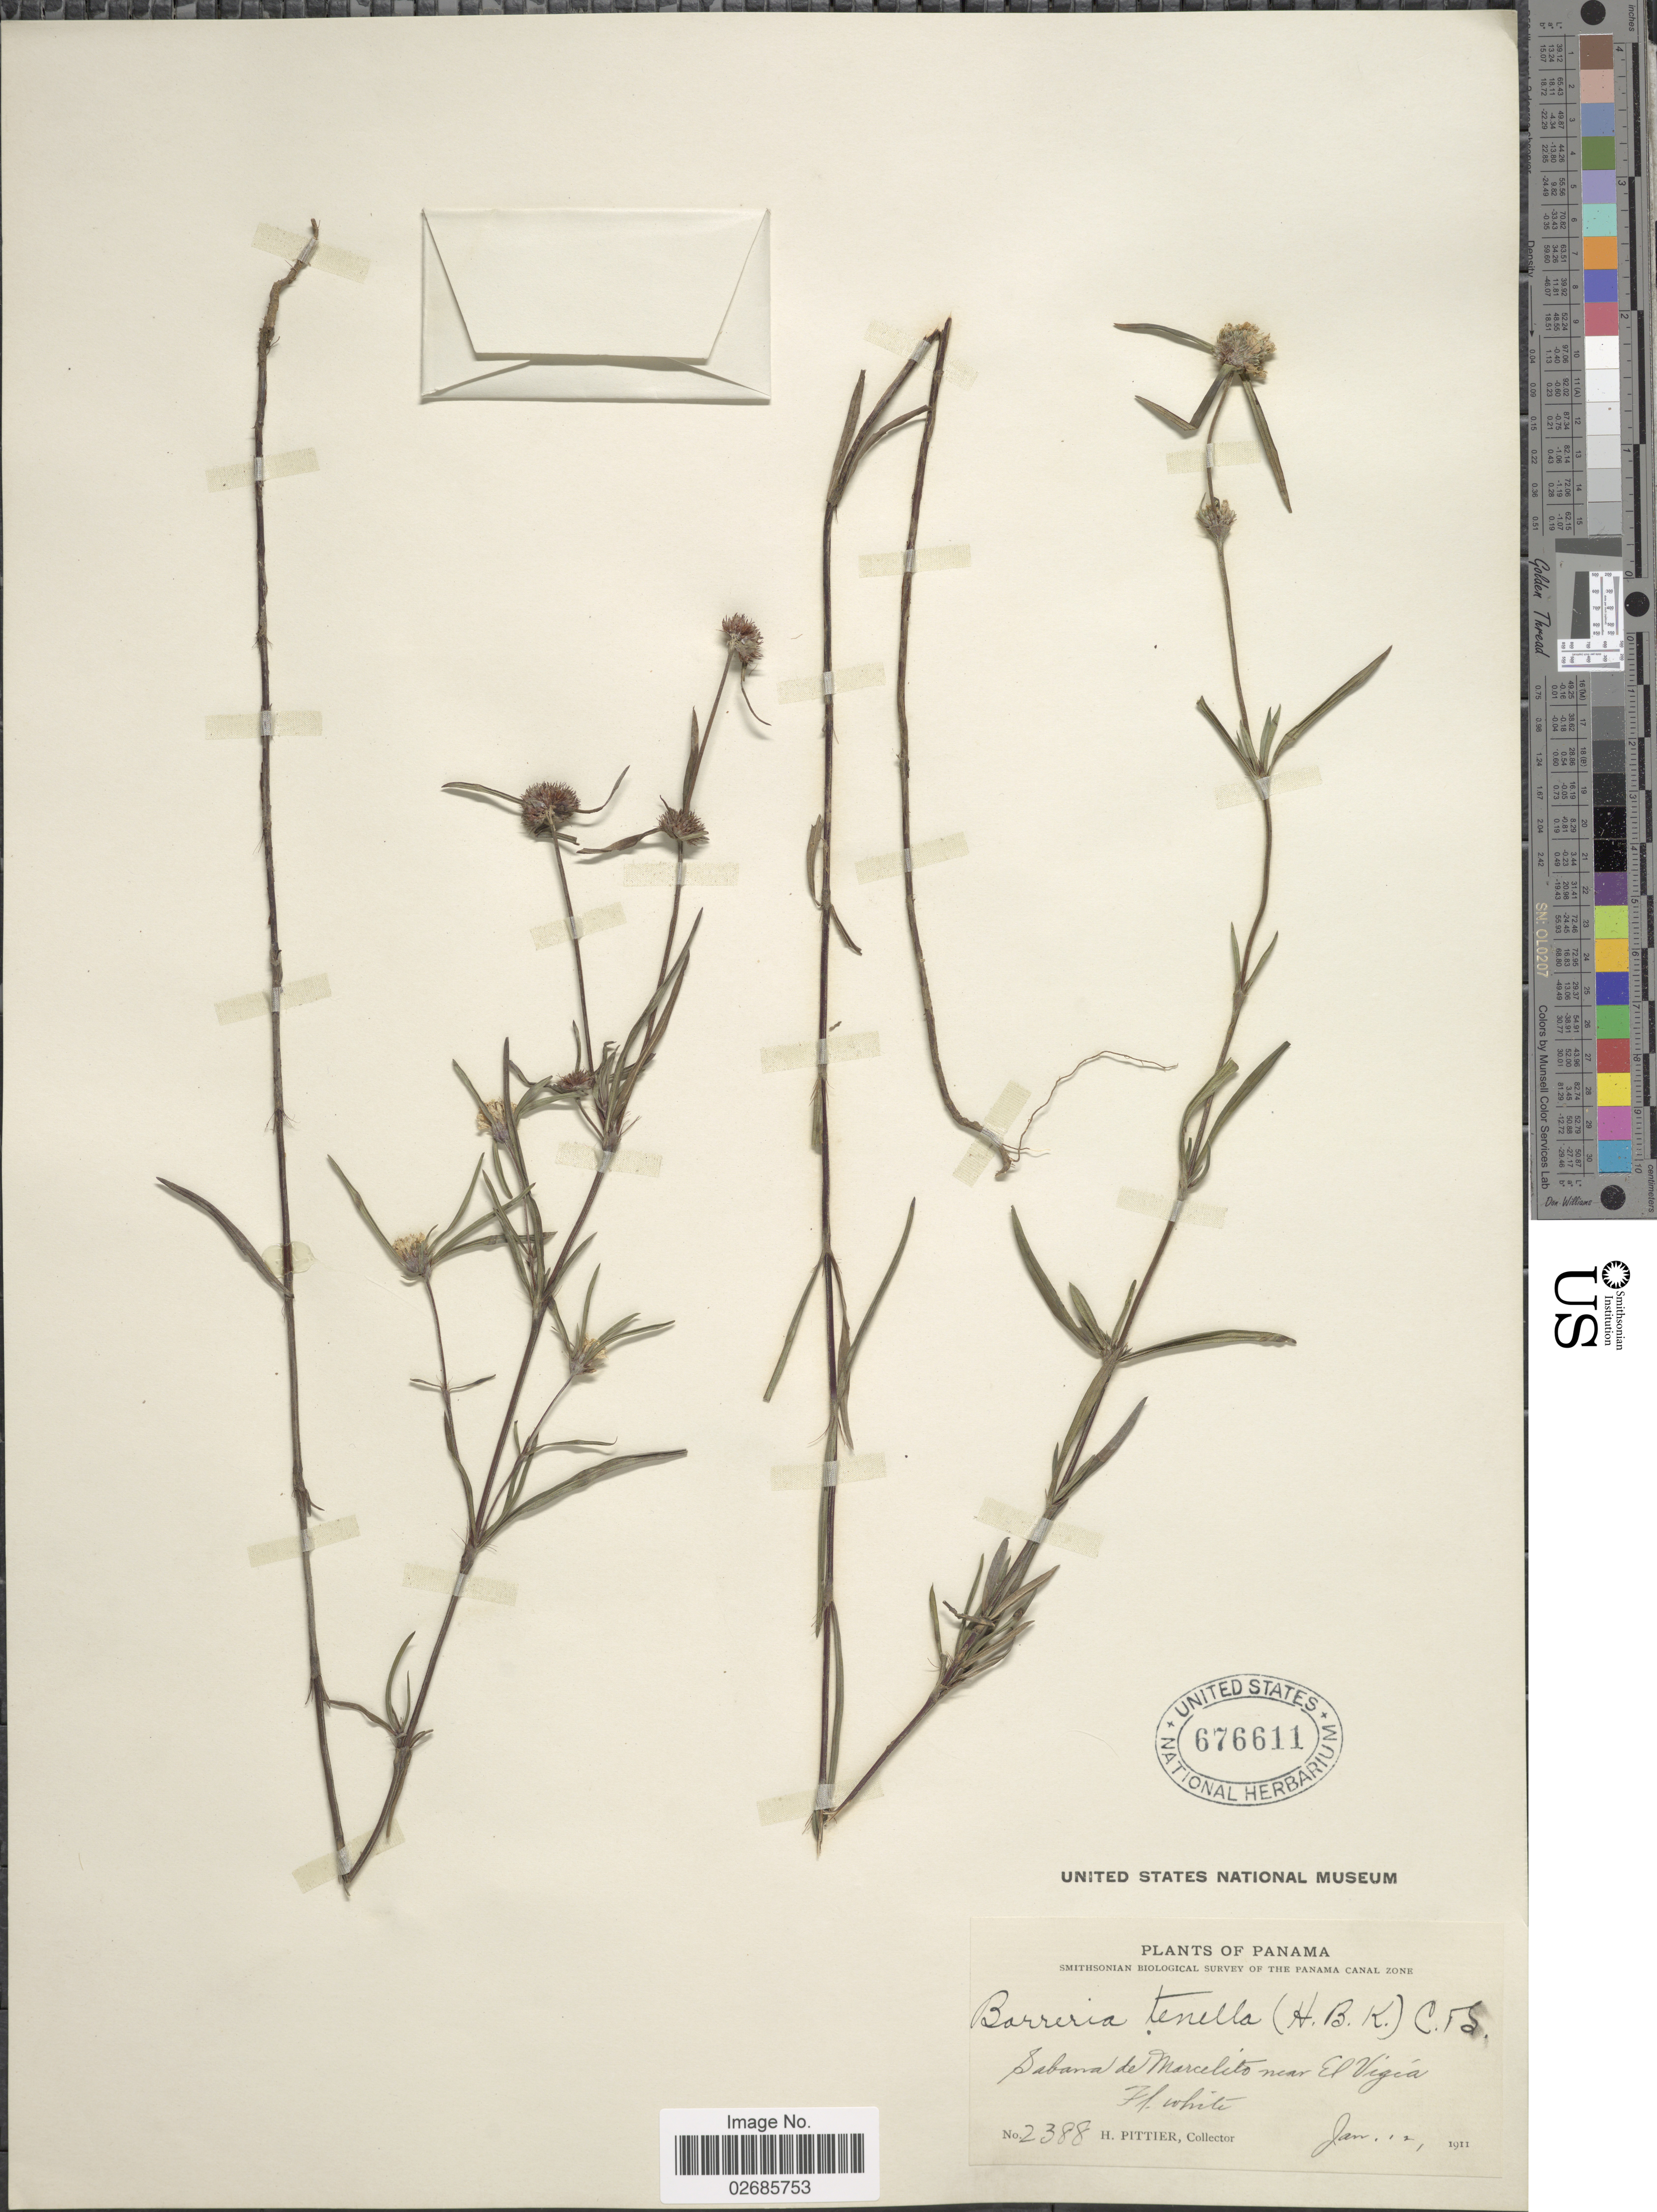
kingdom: Plantae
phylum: Tracheophyta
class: Magnoliopsida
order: Gentianales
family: Rubiaceae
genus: Borreria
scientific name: Borreria suaveolens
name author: G. Mey.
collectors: H. F. Pittier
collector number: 2388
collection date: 1911-01-12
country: Panama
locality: Sabana de Marcelito near Vigia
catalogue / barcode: US 676611